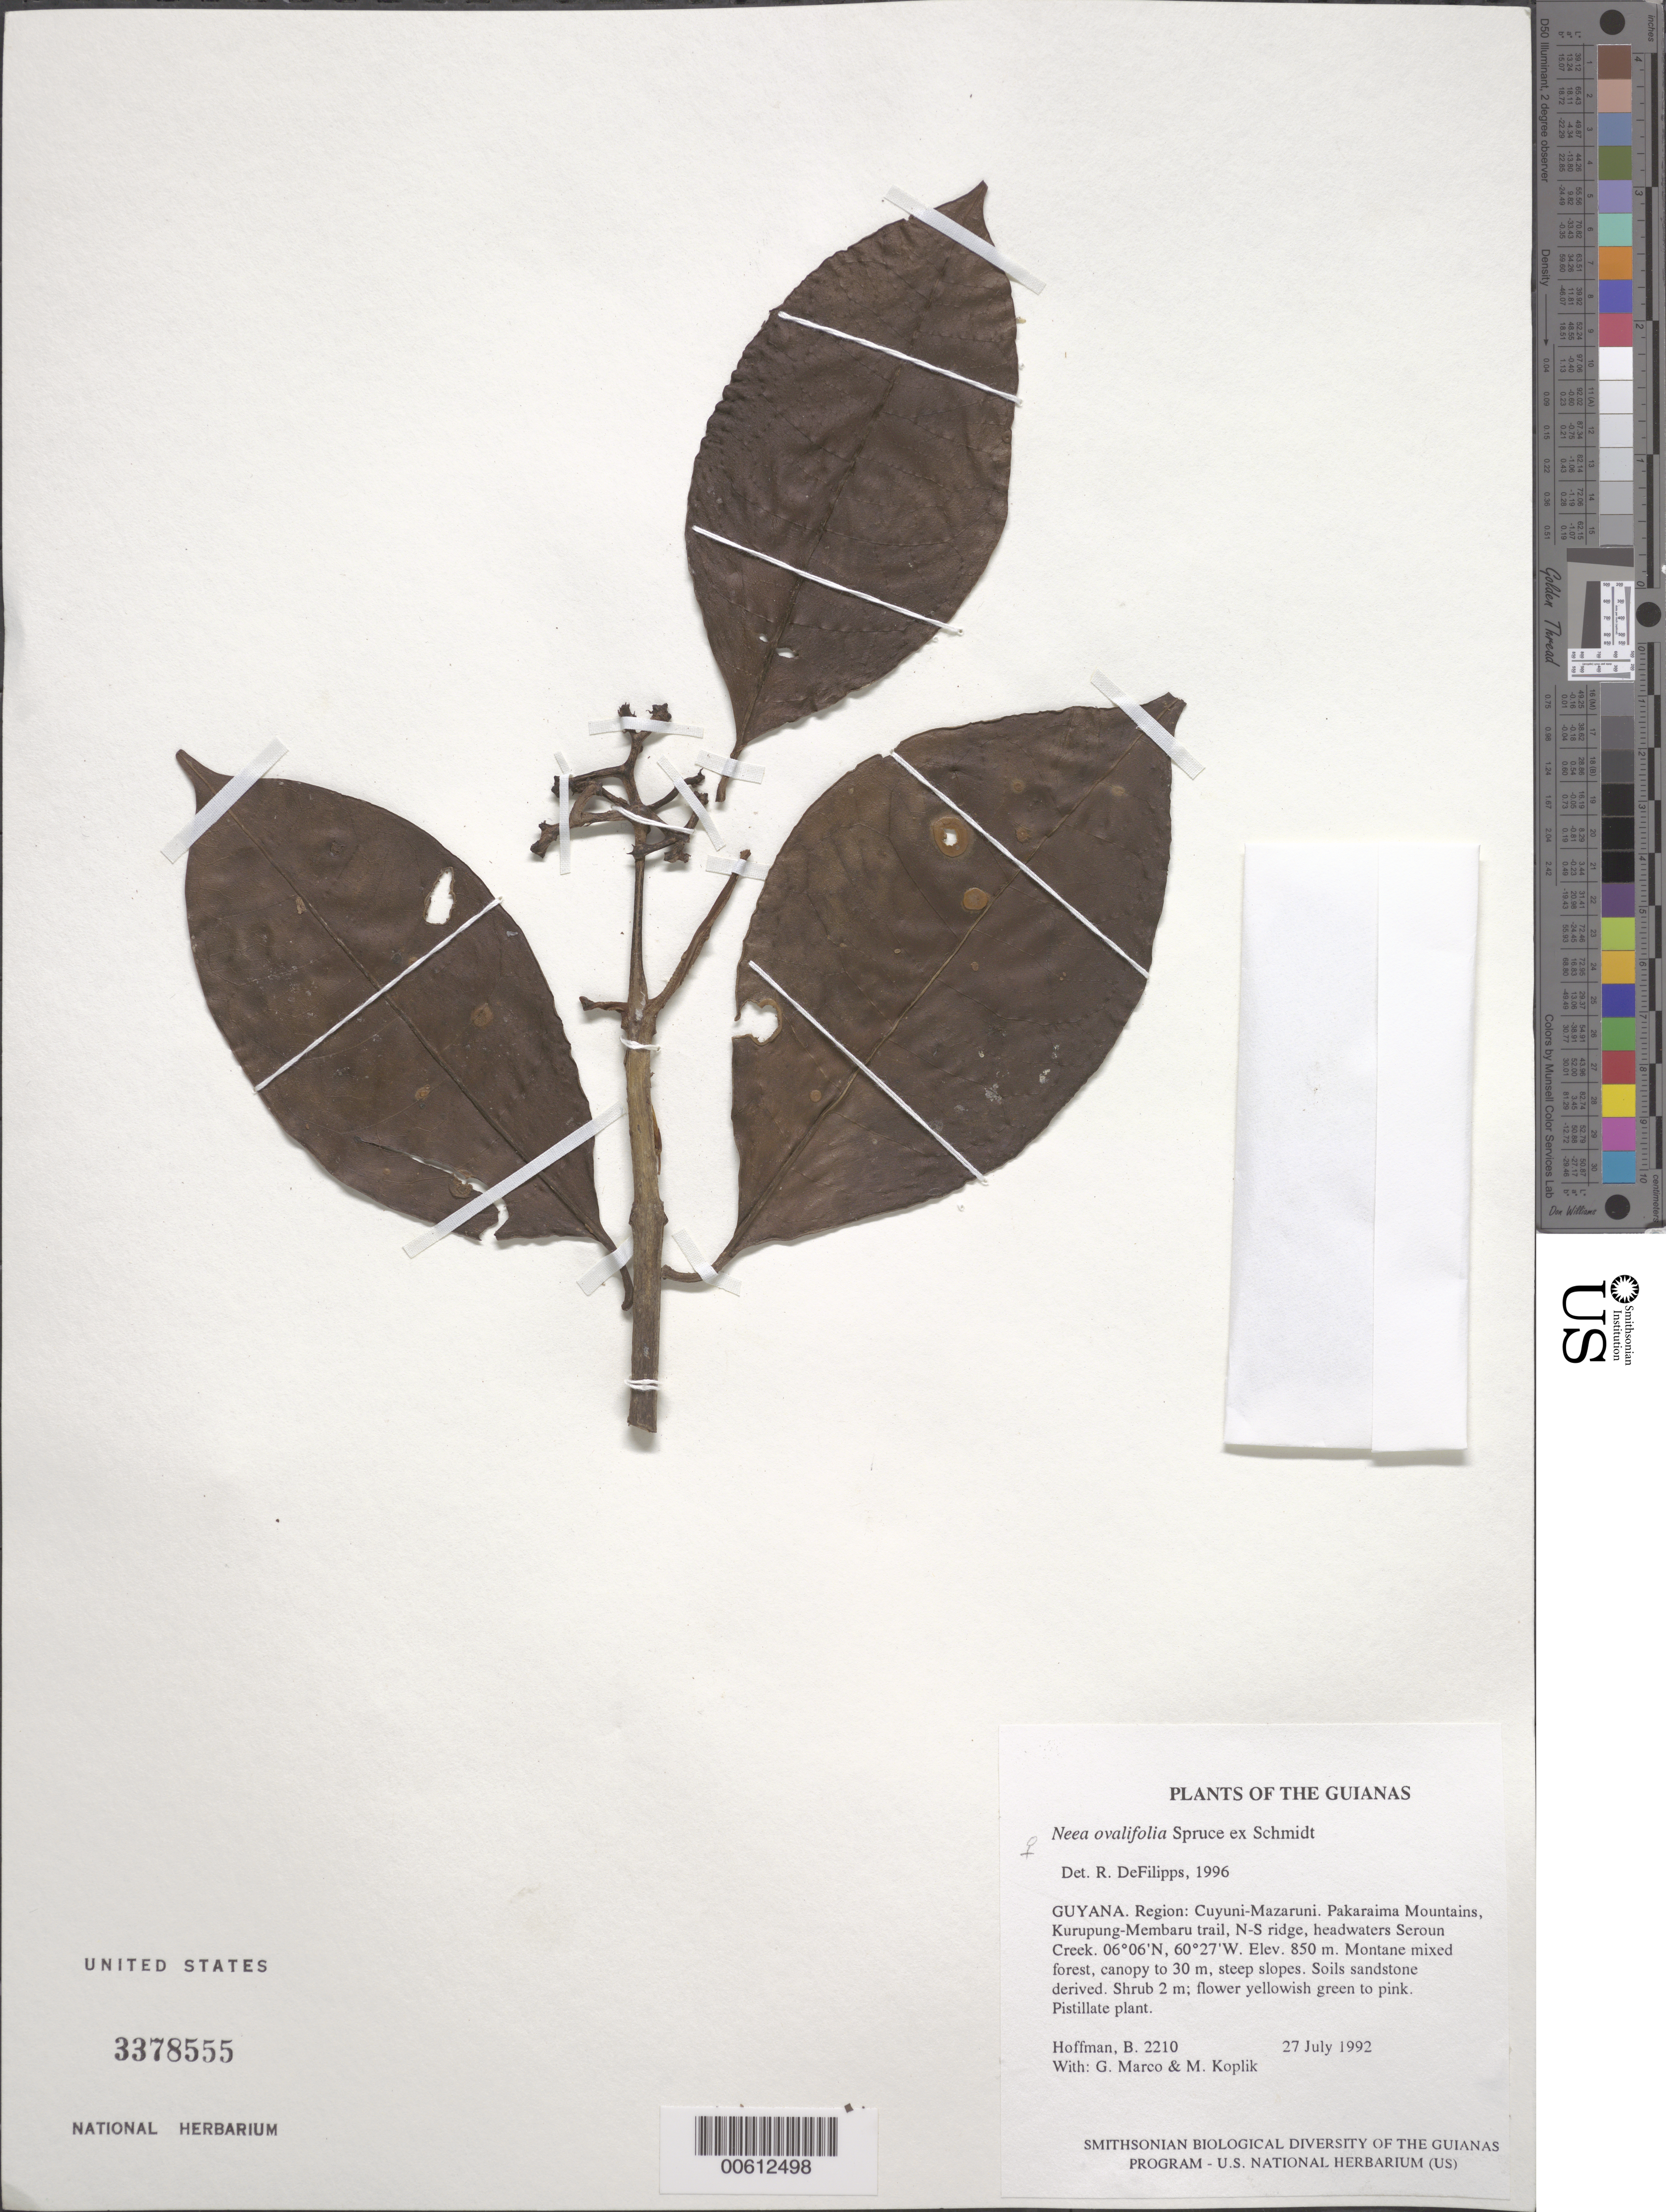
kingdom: Plantae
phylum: Tracheophyta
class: Magnoliopsida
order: Caryophyllales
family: Nyctaginaceae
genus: Neea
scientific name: Neea ovalifolia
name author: Spruce ex J.A. Schmidt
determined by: DeFilipps, R. A.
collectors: B. Hoffman, G. Marco & M. Koplik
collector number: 2210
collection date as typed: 27 July 1992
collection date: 1992-07-27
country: Guyana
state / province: Cuyuni-Mazaruni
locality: Pakaraima Mountains, Kurupung-Membaru trail, N-S ridge, divide between the two watersheds, headwaters Seroun Creek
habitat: Montane mixed forest, canopy to 30 m, steep slopes. Soils sandstone derived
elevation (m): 850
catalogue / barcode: US 3378555